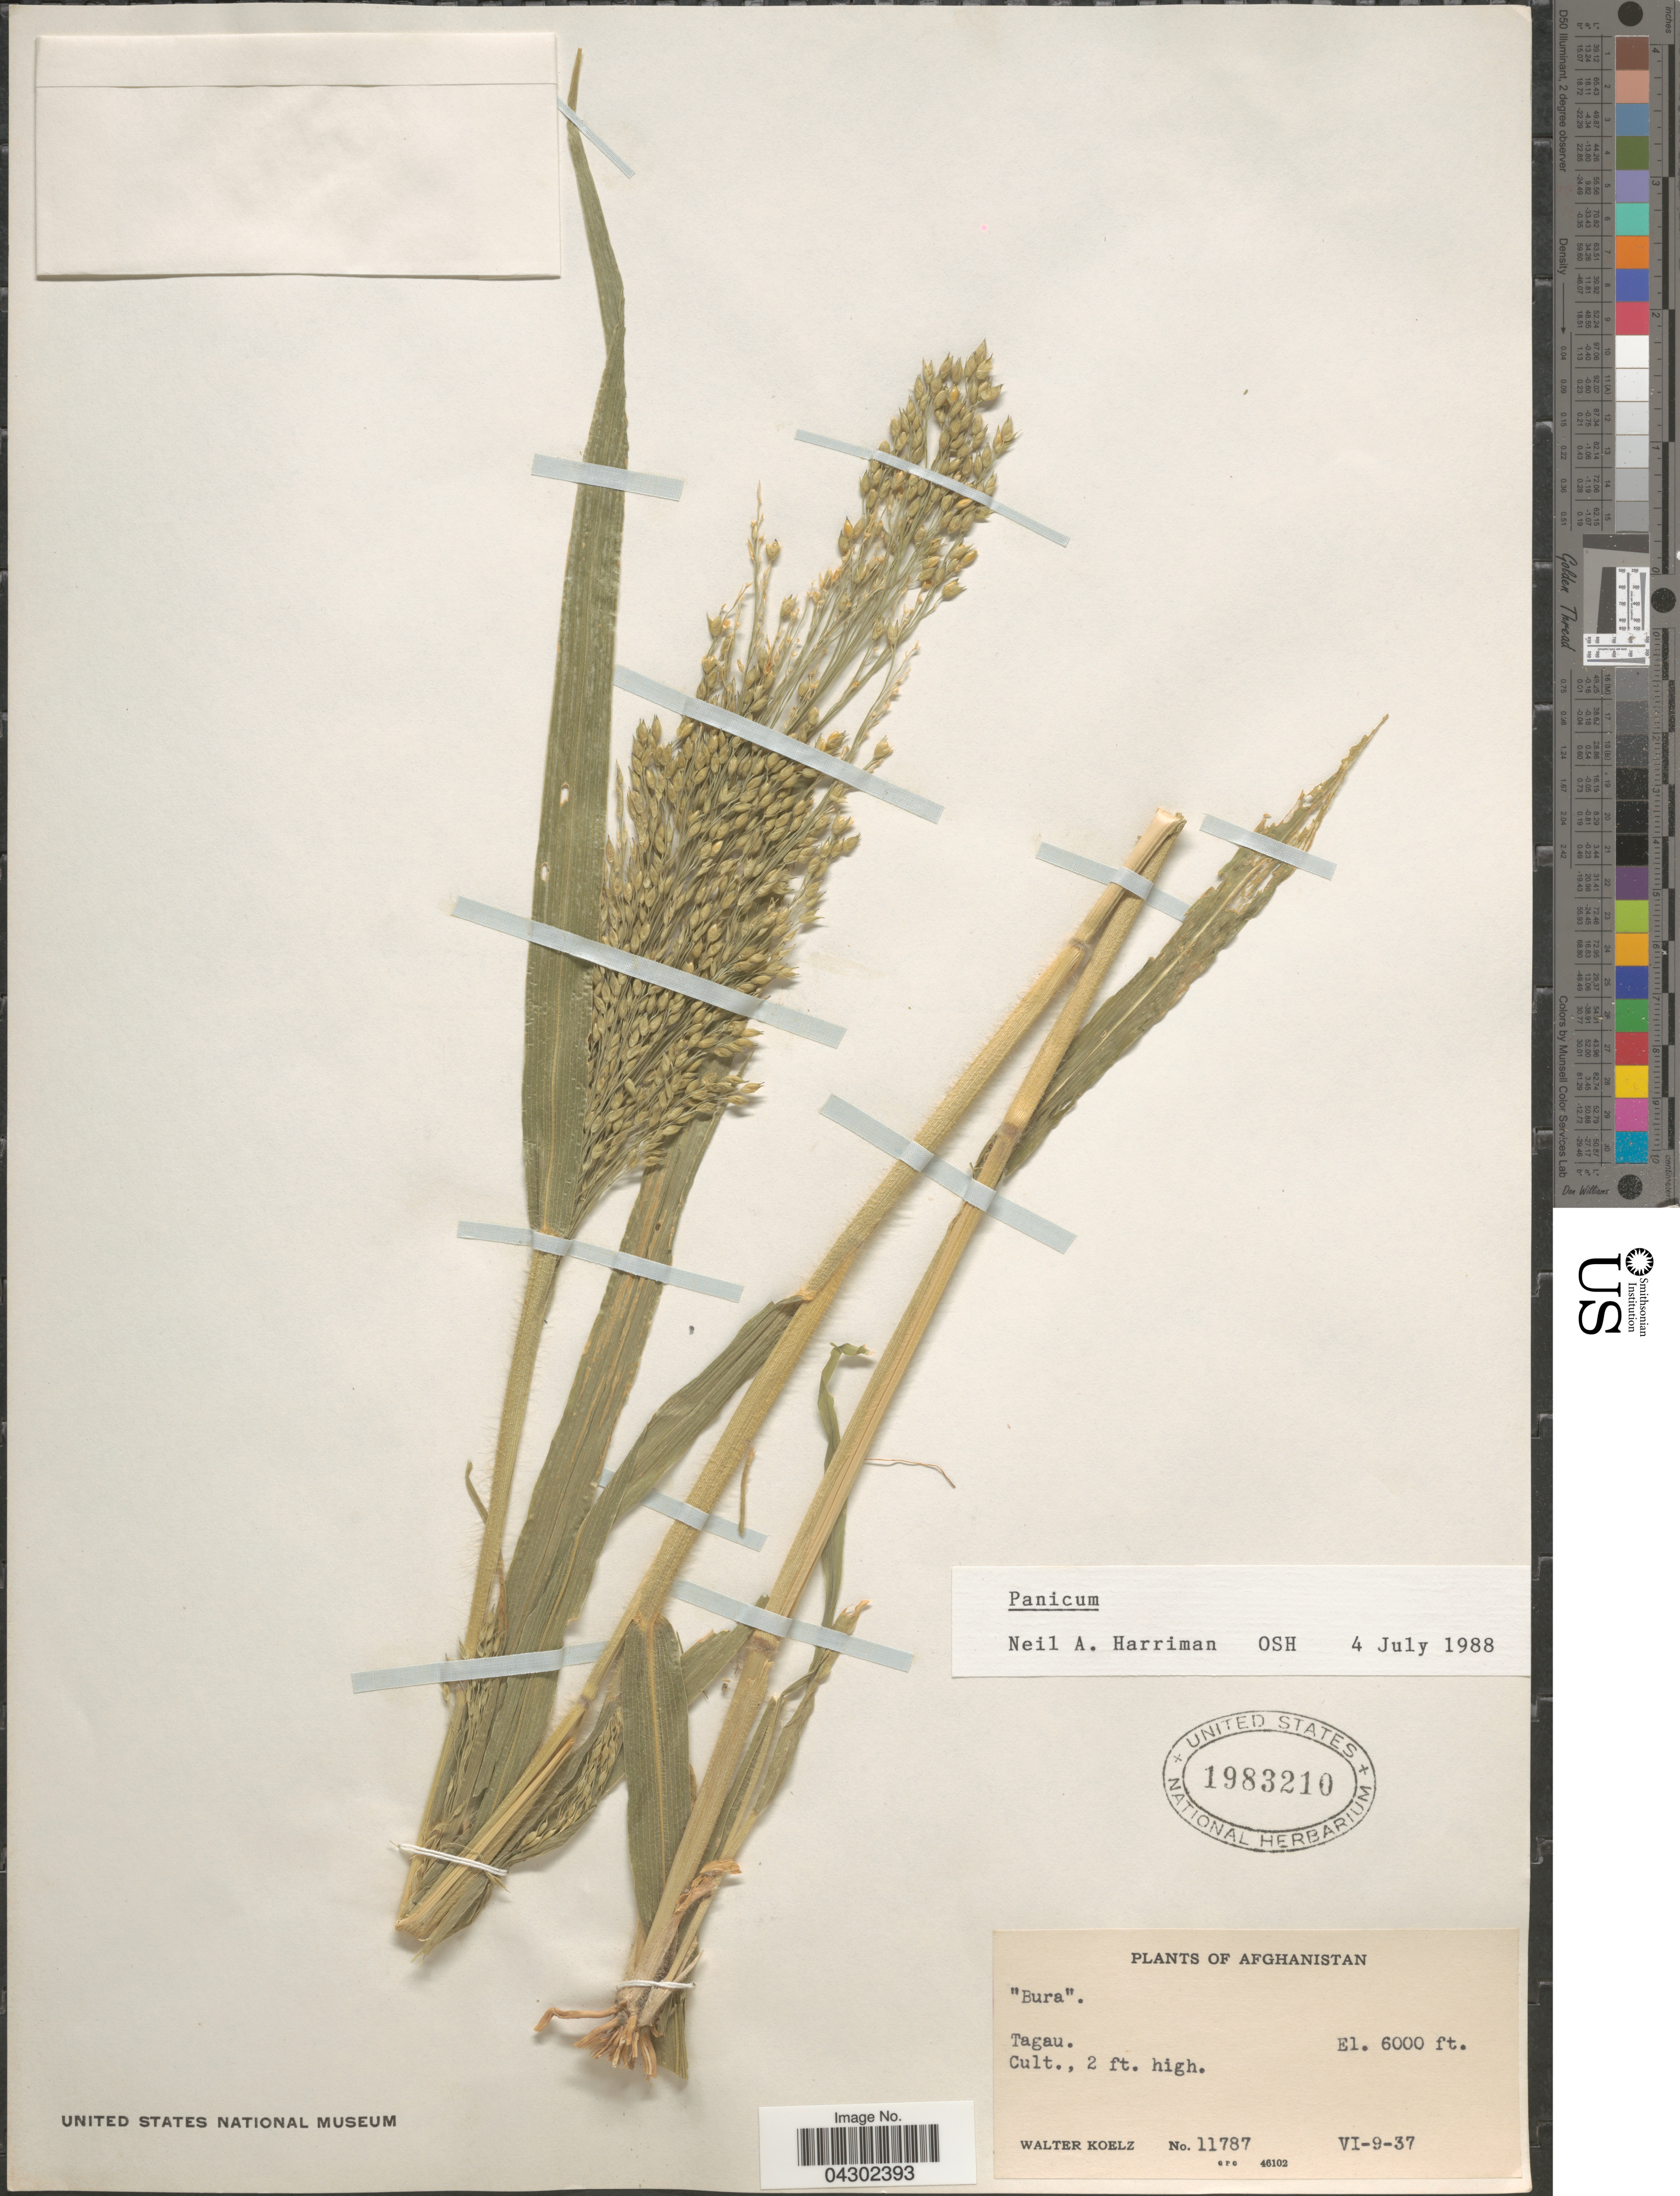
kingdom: Plantae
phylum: Tracheophyta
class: Liliopsida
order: Poales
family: Poaceae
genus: Panicum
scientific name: Panicum sp.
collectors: W. N. Koelz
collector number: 11787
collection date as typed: Transcribed d/m/y: 9/6/37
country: Afghanistan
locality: Tagau.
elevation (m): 1829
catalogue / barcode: US 1983210